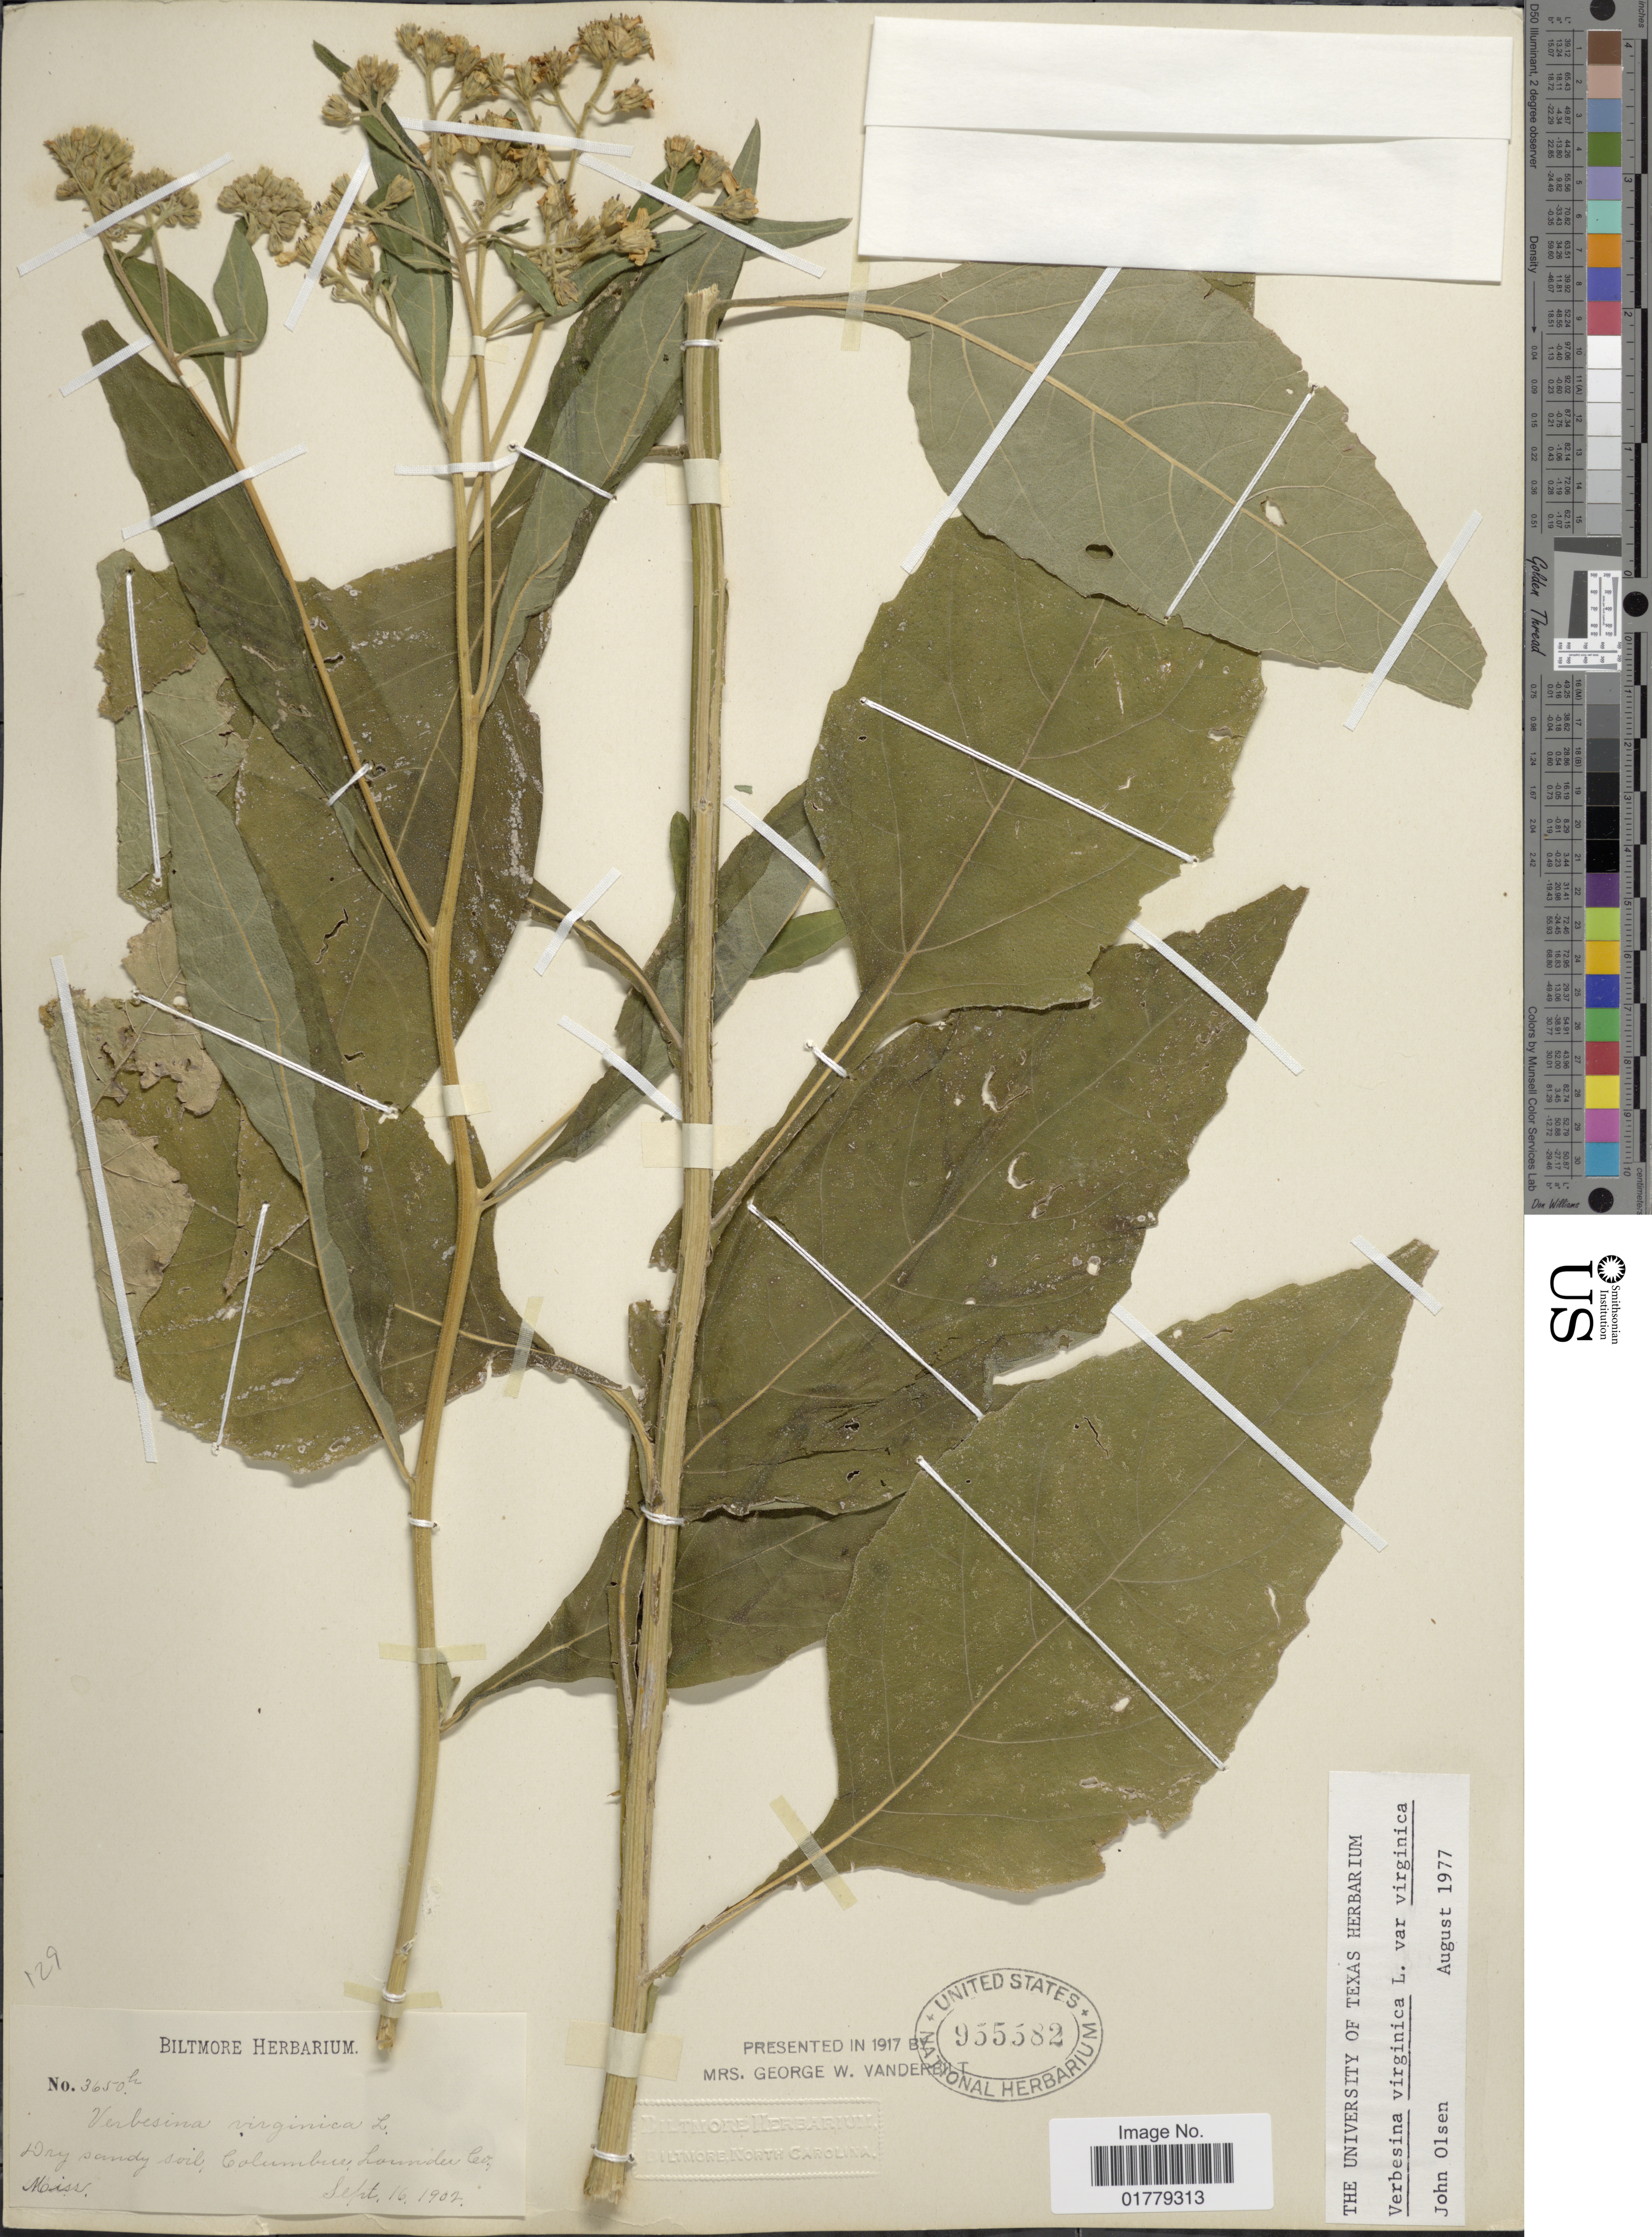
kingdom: Plantae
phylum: Tracheophyta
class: Magnoliopsida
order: Asterales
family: Asteraceae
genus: Verbesina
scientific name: Verbesina virginica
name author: L.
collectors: ex herb. Biltmore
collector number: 3650h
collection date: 1902-09-16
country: United States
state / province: Mississippi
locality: Dry sandy soil, Columbus, Lowndes Co.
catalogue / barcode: US 955582